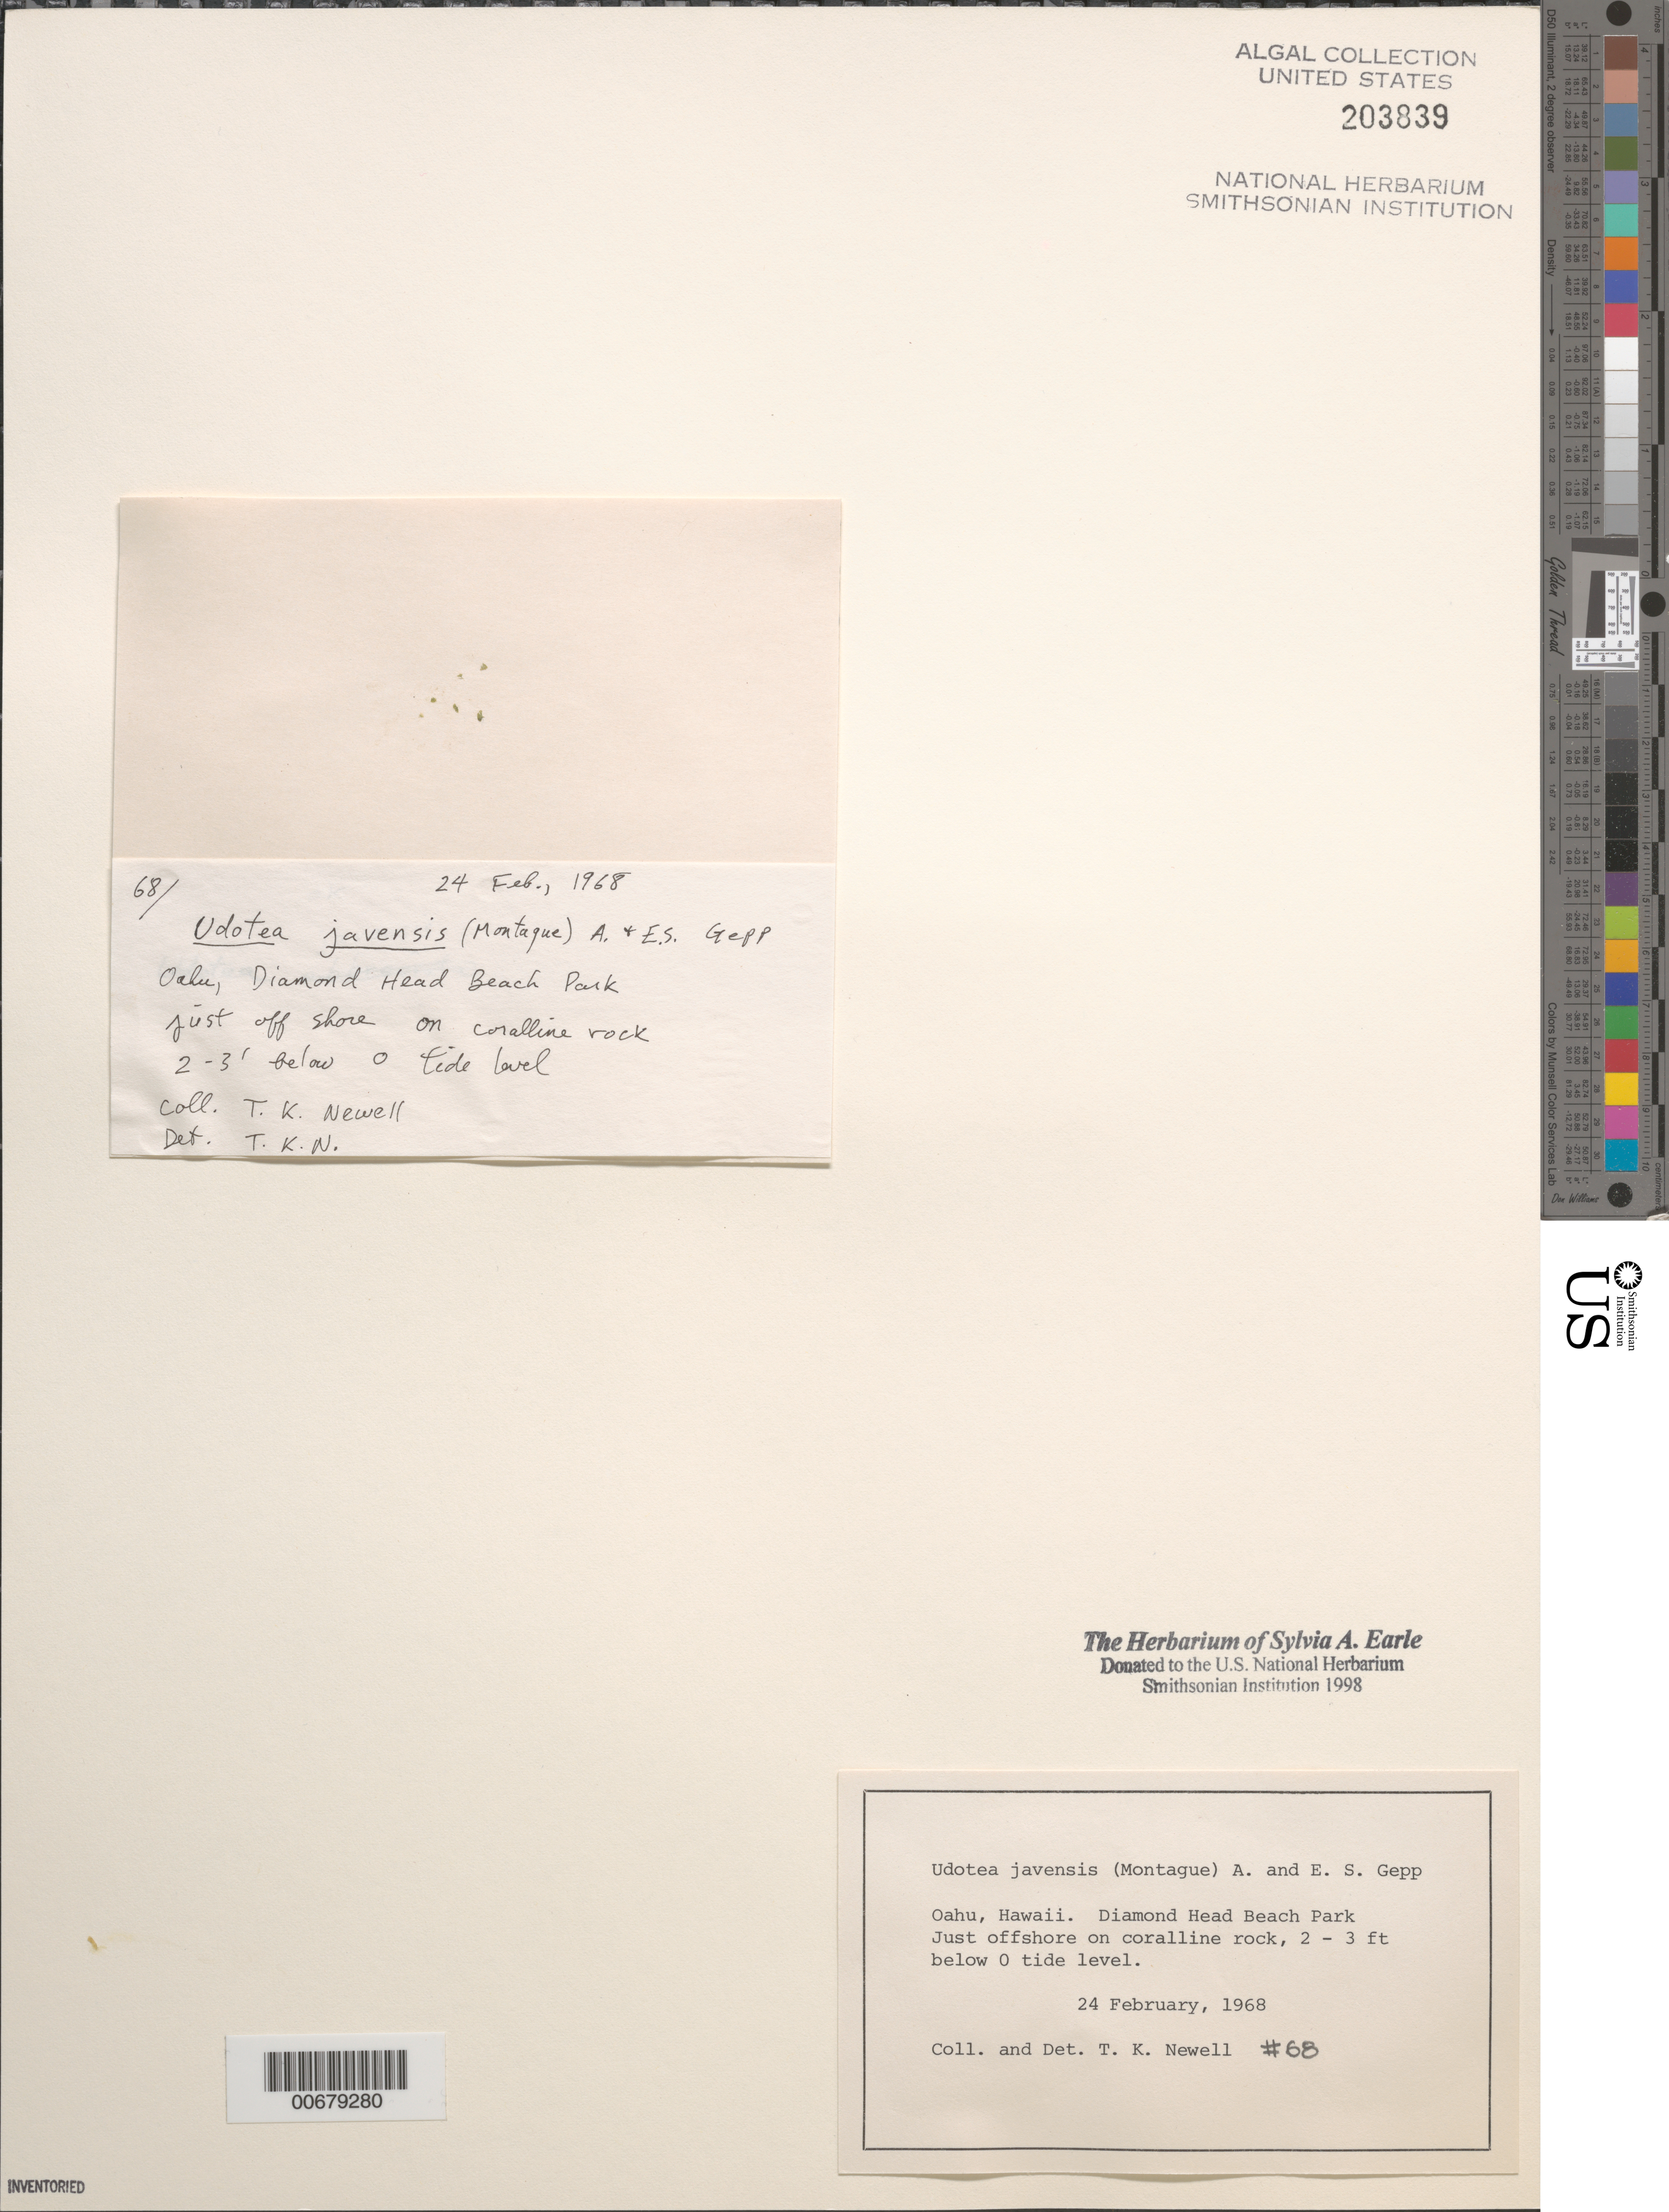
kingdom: Plantae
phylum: Chlorophyta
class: Ulvophyceae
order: Bryopsidales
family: Udoteaceae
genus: Rhipidosiphon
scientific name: Rhipidosiphon javensis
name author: Mont.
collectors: T. K. Newell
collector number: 68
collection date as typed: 24 Feb 1968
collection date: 1968-02-24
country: United States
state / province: Hawaii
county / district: Honolulu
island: Oahu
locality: Diamond Head Beach Park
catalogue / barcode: US 203839